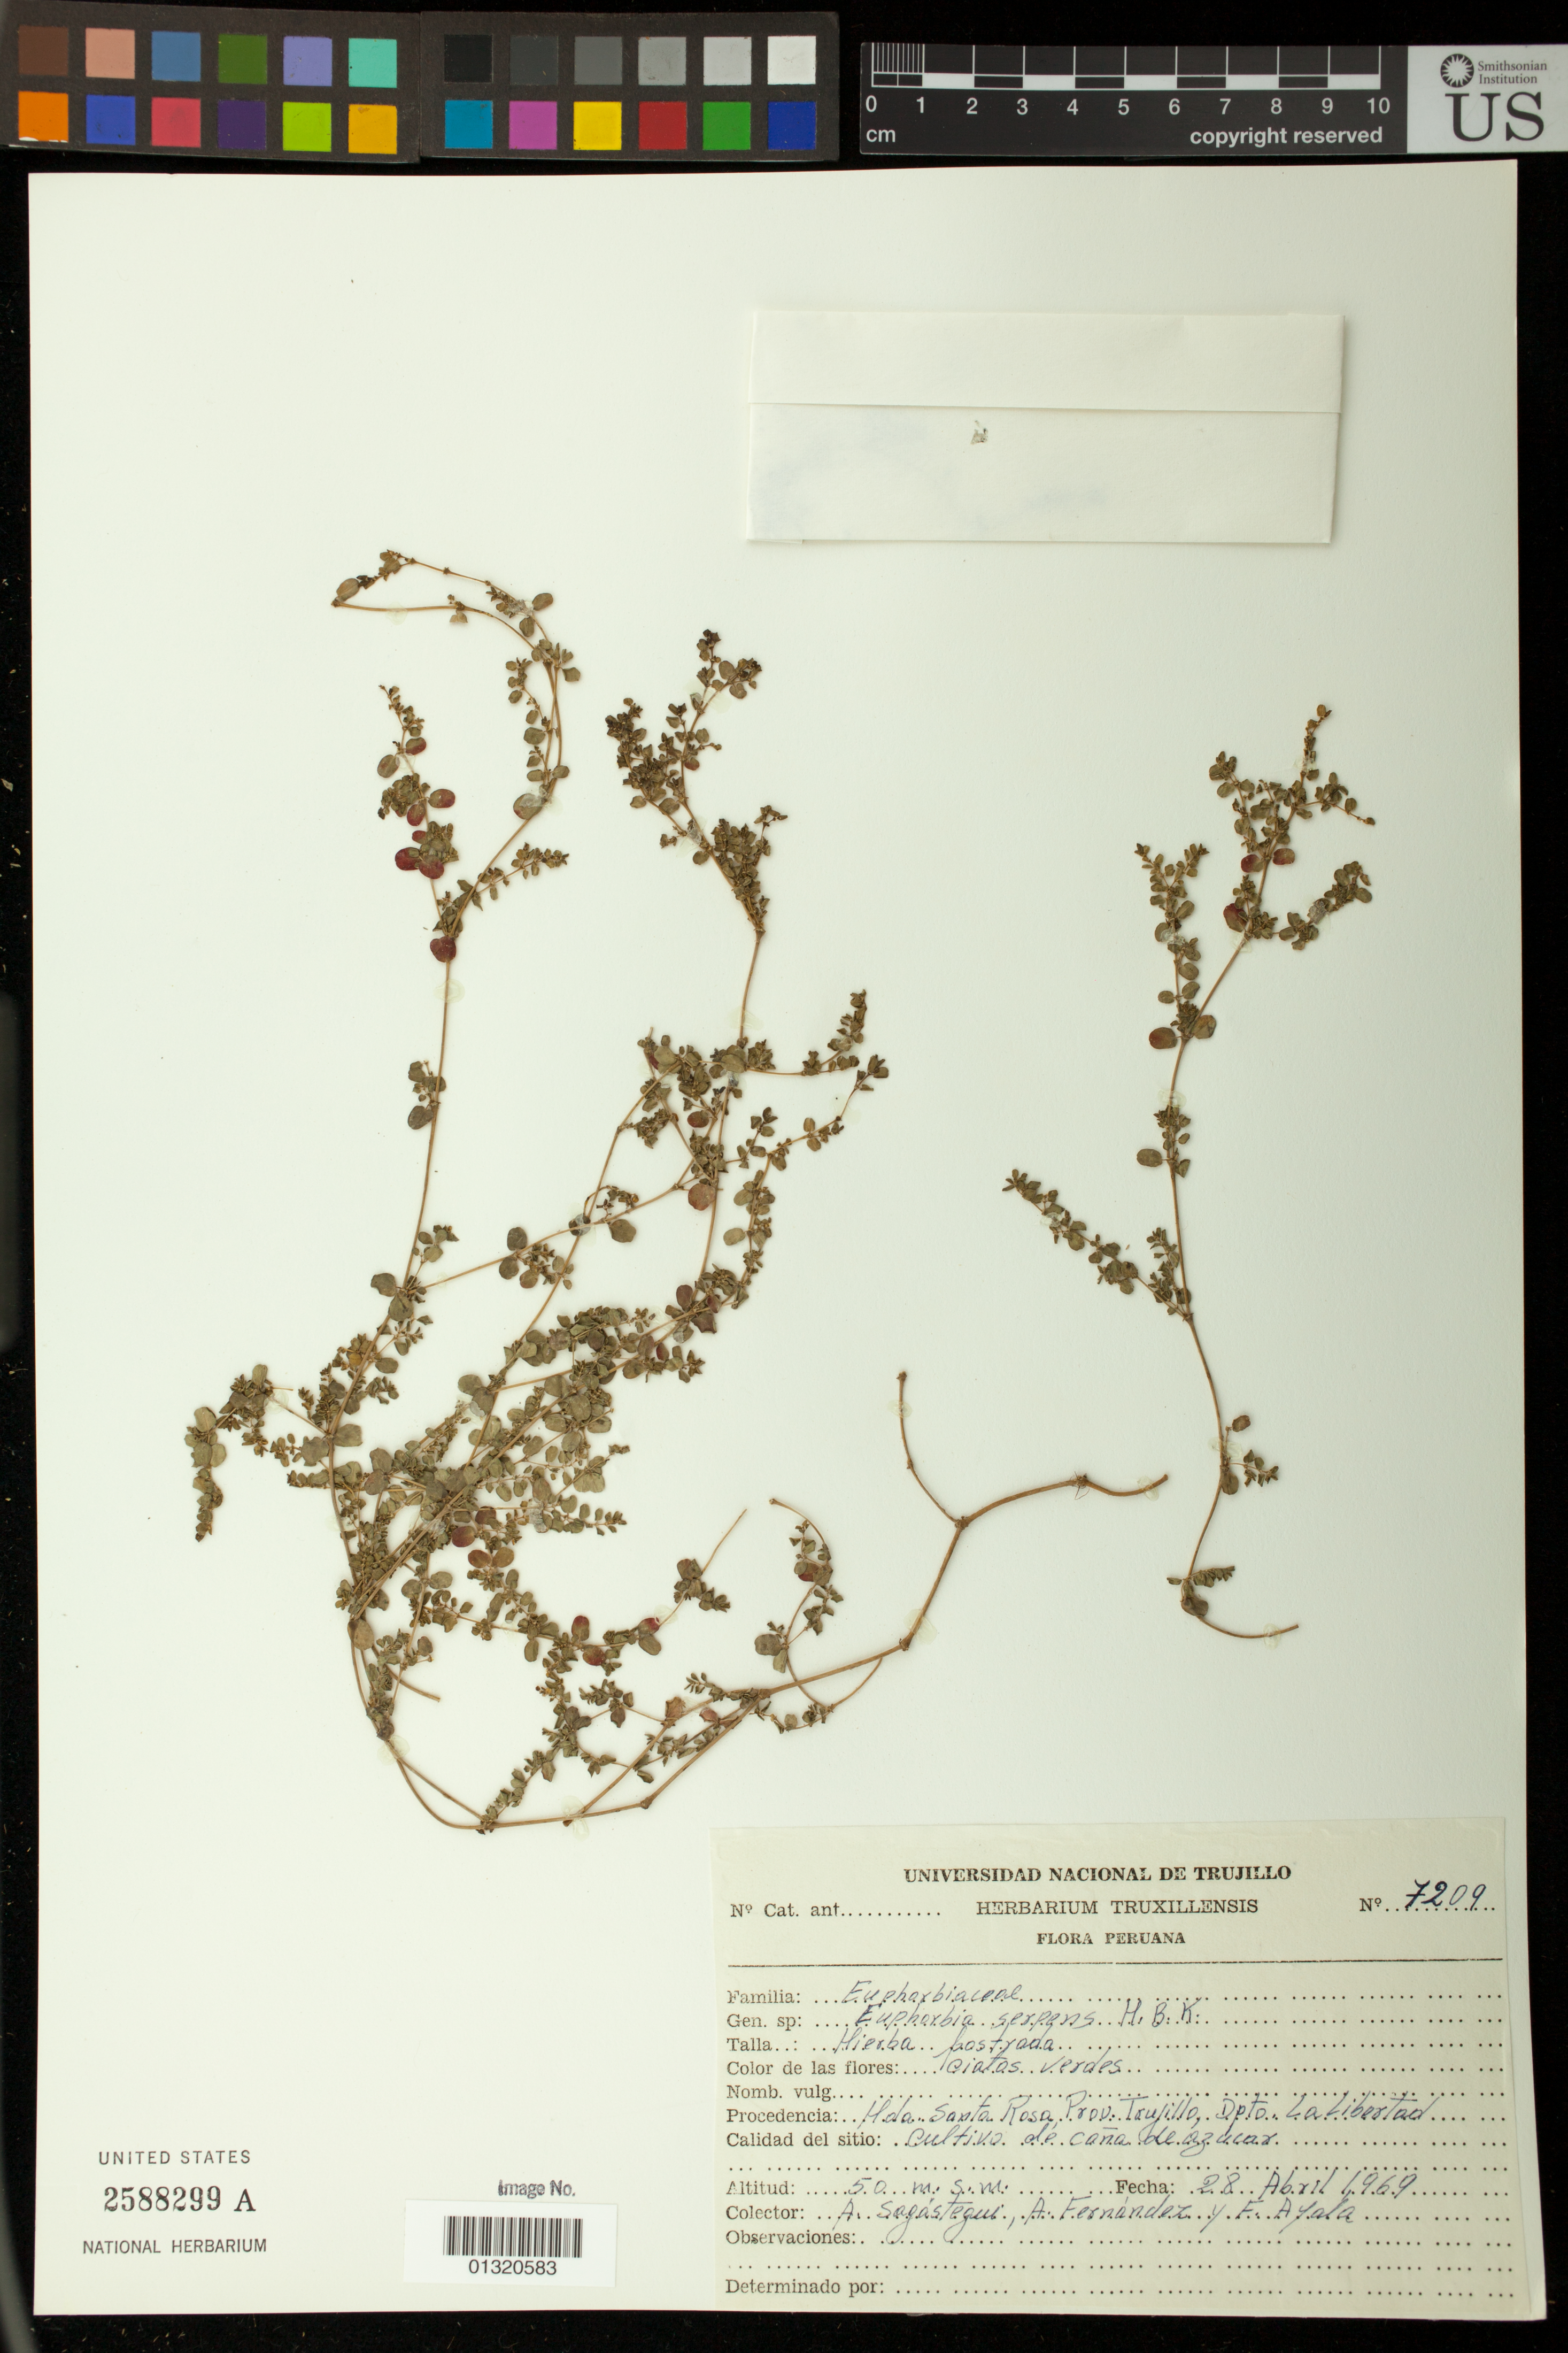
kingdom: Plantae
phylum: Tracheophyta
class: Magnoliopsida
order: Malpighiales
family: Euphorbiaceae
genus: Euphorbia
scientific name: Euphorbia serpens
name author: Kunth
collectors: A. Sagástegui A., A. Fernández & F. Ayala F.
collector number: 7209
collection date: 1969-04-28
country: Peru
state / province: La Libertad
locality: Santa Rosa, Prov. Trujillo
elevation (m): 50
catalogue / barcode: US 2588299A